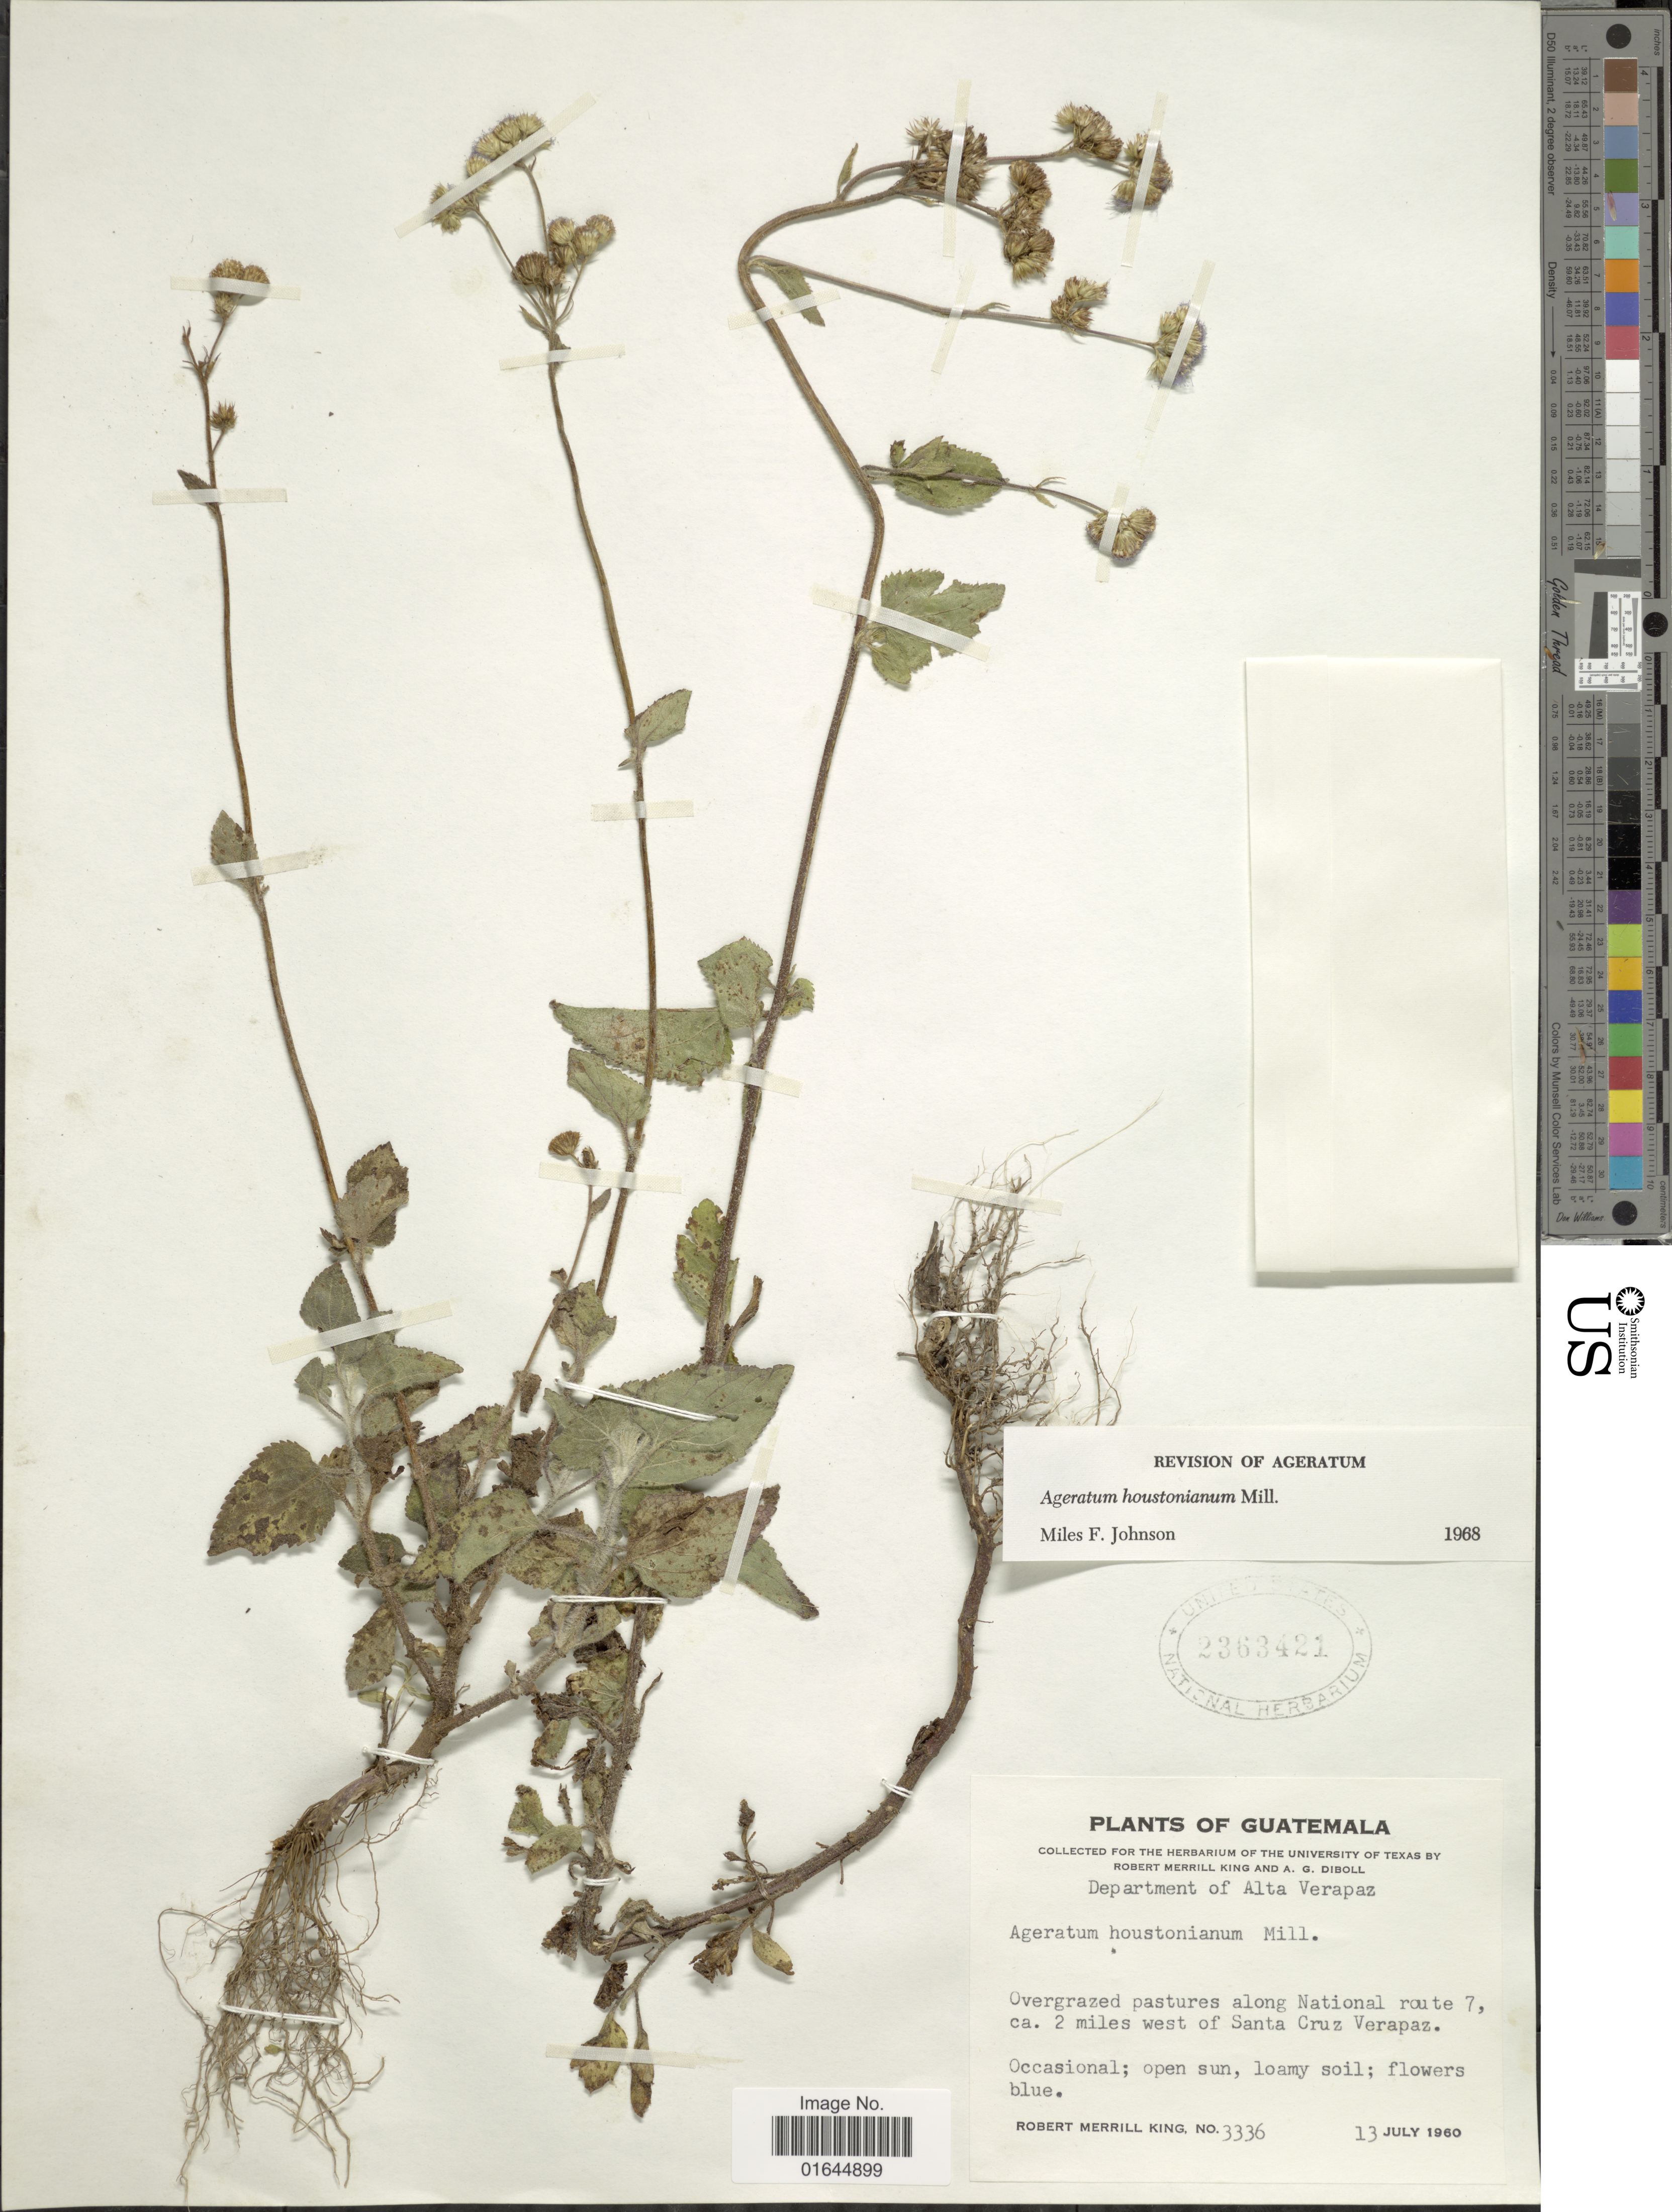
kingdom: Plantae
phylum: Tracheophyta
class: Magnoliopsida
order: Asterales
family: Asteraceae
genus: Ageratum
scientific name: Ageratum houstonianum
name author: Mill.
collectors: R. M. King & A. Diboll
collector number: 3336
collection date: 1960-07-13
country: Guatemala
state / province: Alta Verapaz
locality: Along National route 7, ca. 2 miles west of Santa Cruz Verapaz.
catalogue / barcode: US 2363421